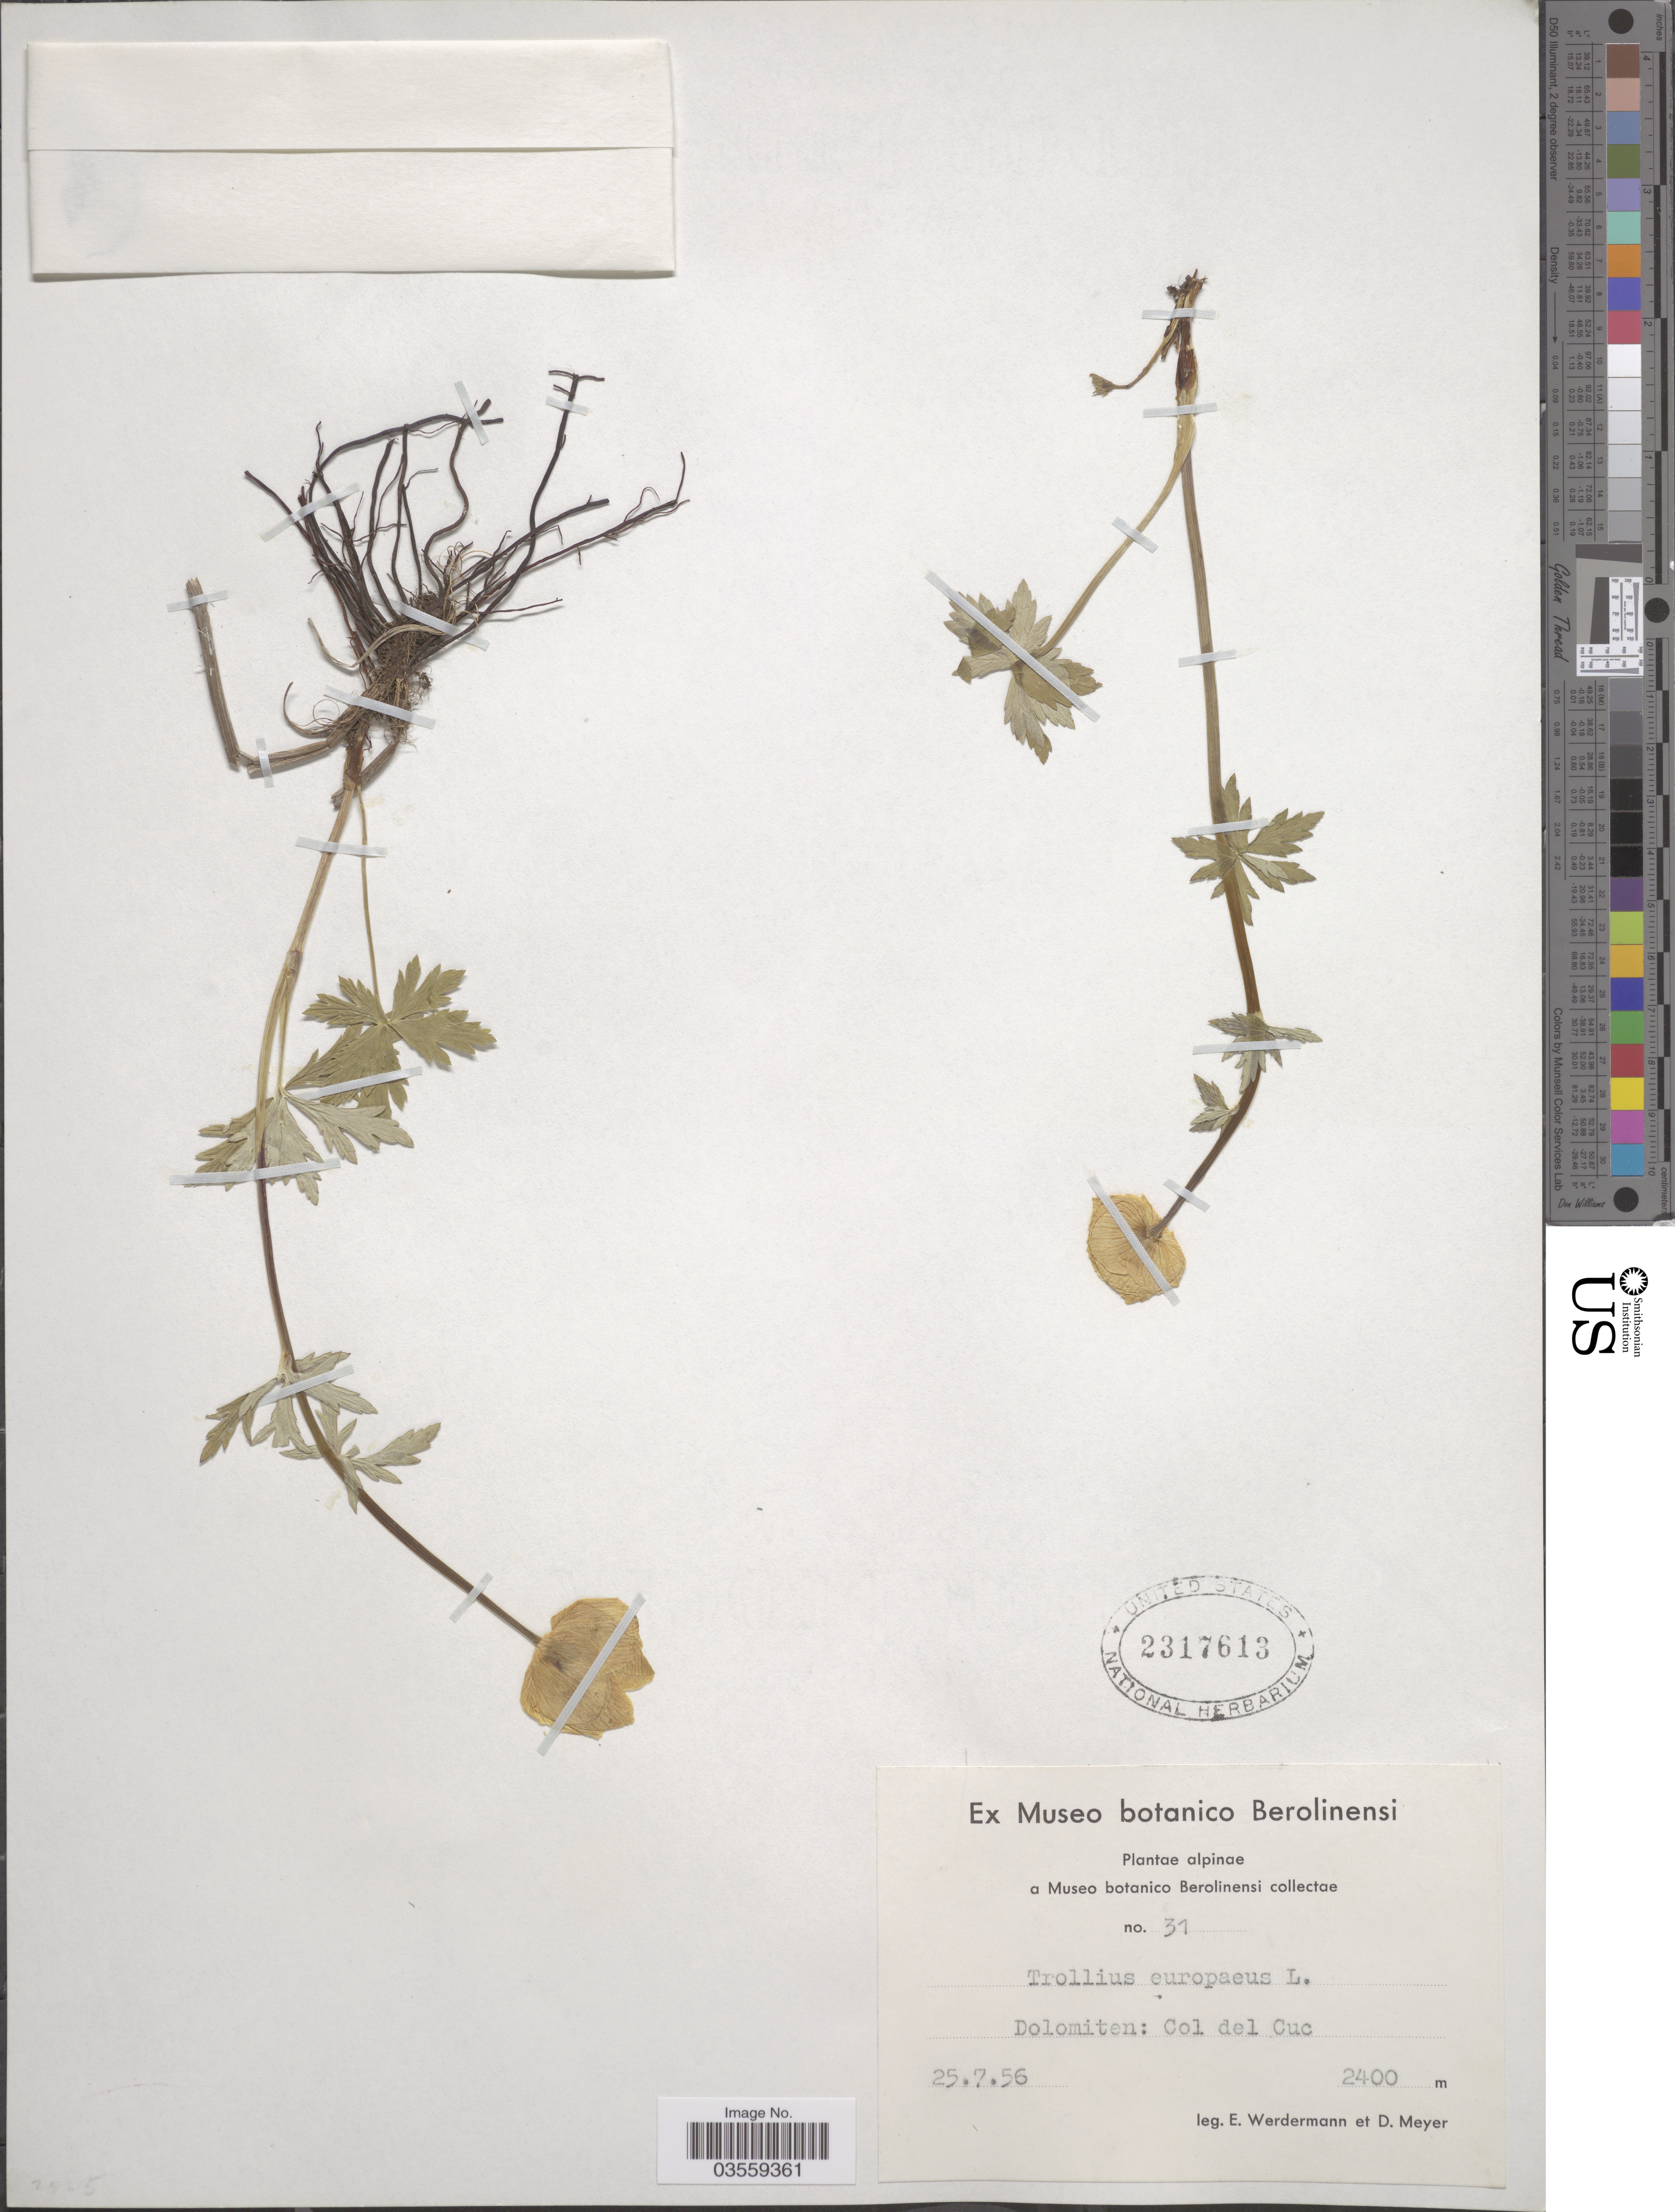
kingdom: Plantae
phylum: Tracheophyta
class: Magnoliopsida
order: Ranunculales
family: Ranunculaceae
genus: Trollius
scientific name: Trollius europaeus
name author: L.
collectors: E. Werdermann & D. Meyer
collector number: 31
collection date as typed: Transcribed d/m/y: 25/7/56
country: Italy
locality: Alpinae. Dolomiten: Col del Cuc.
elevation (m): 2400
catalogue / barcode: US 2317613